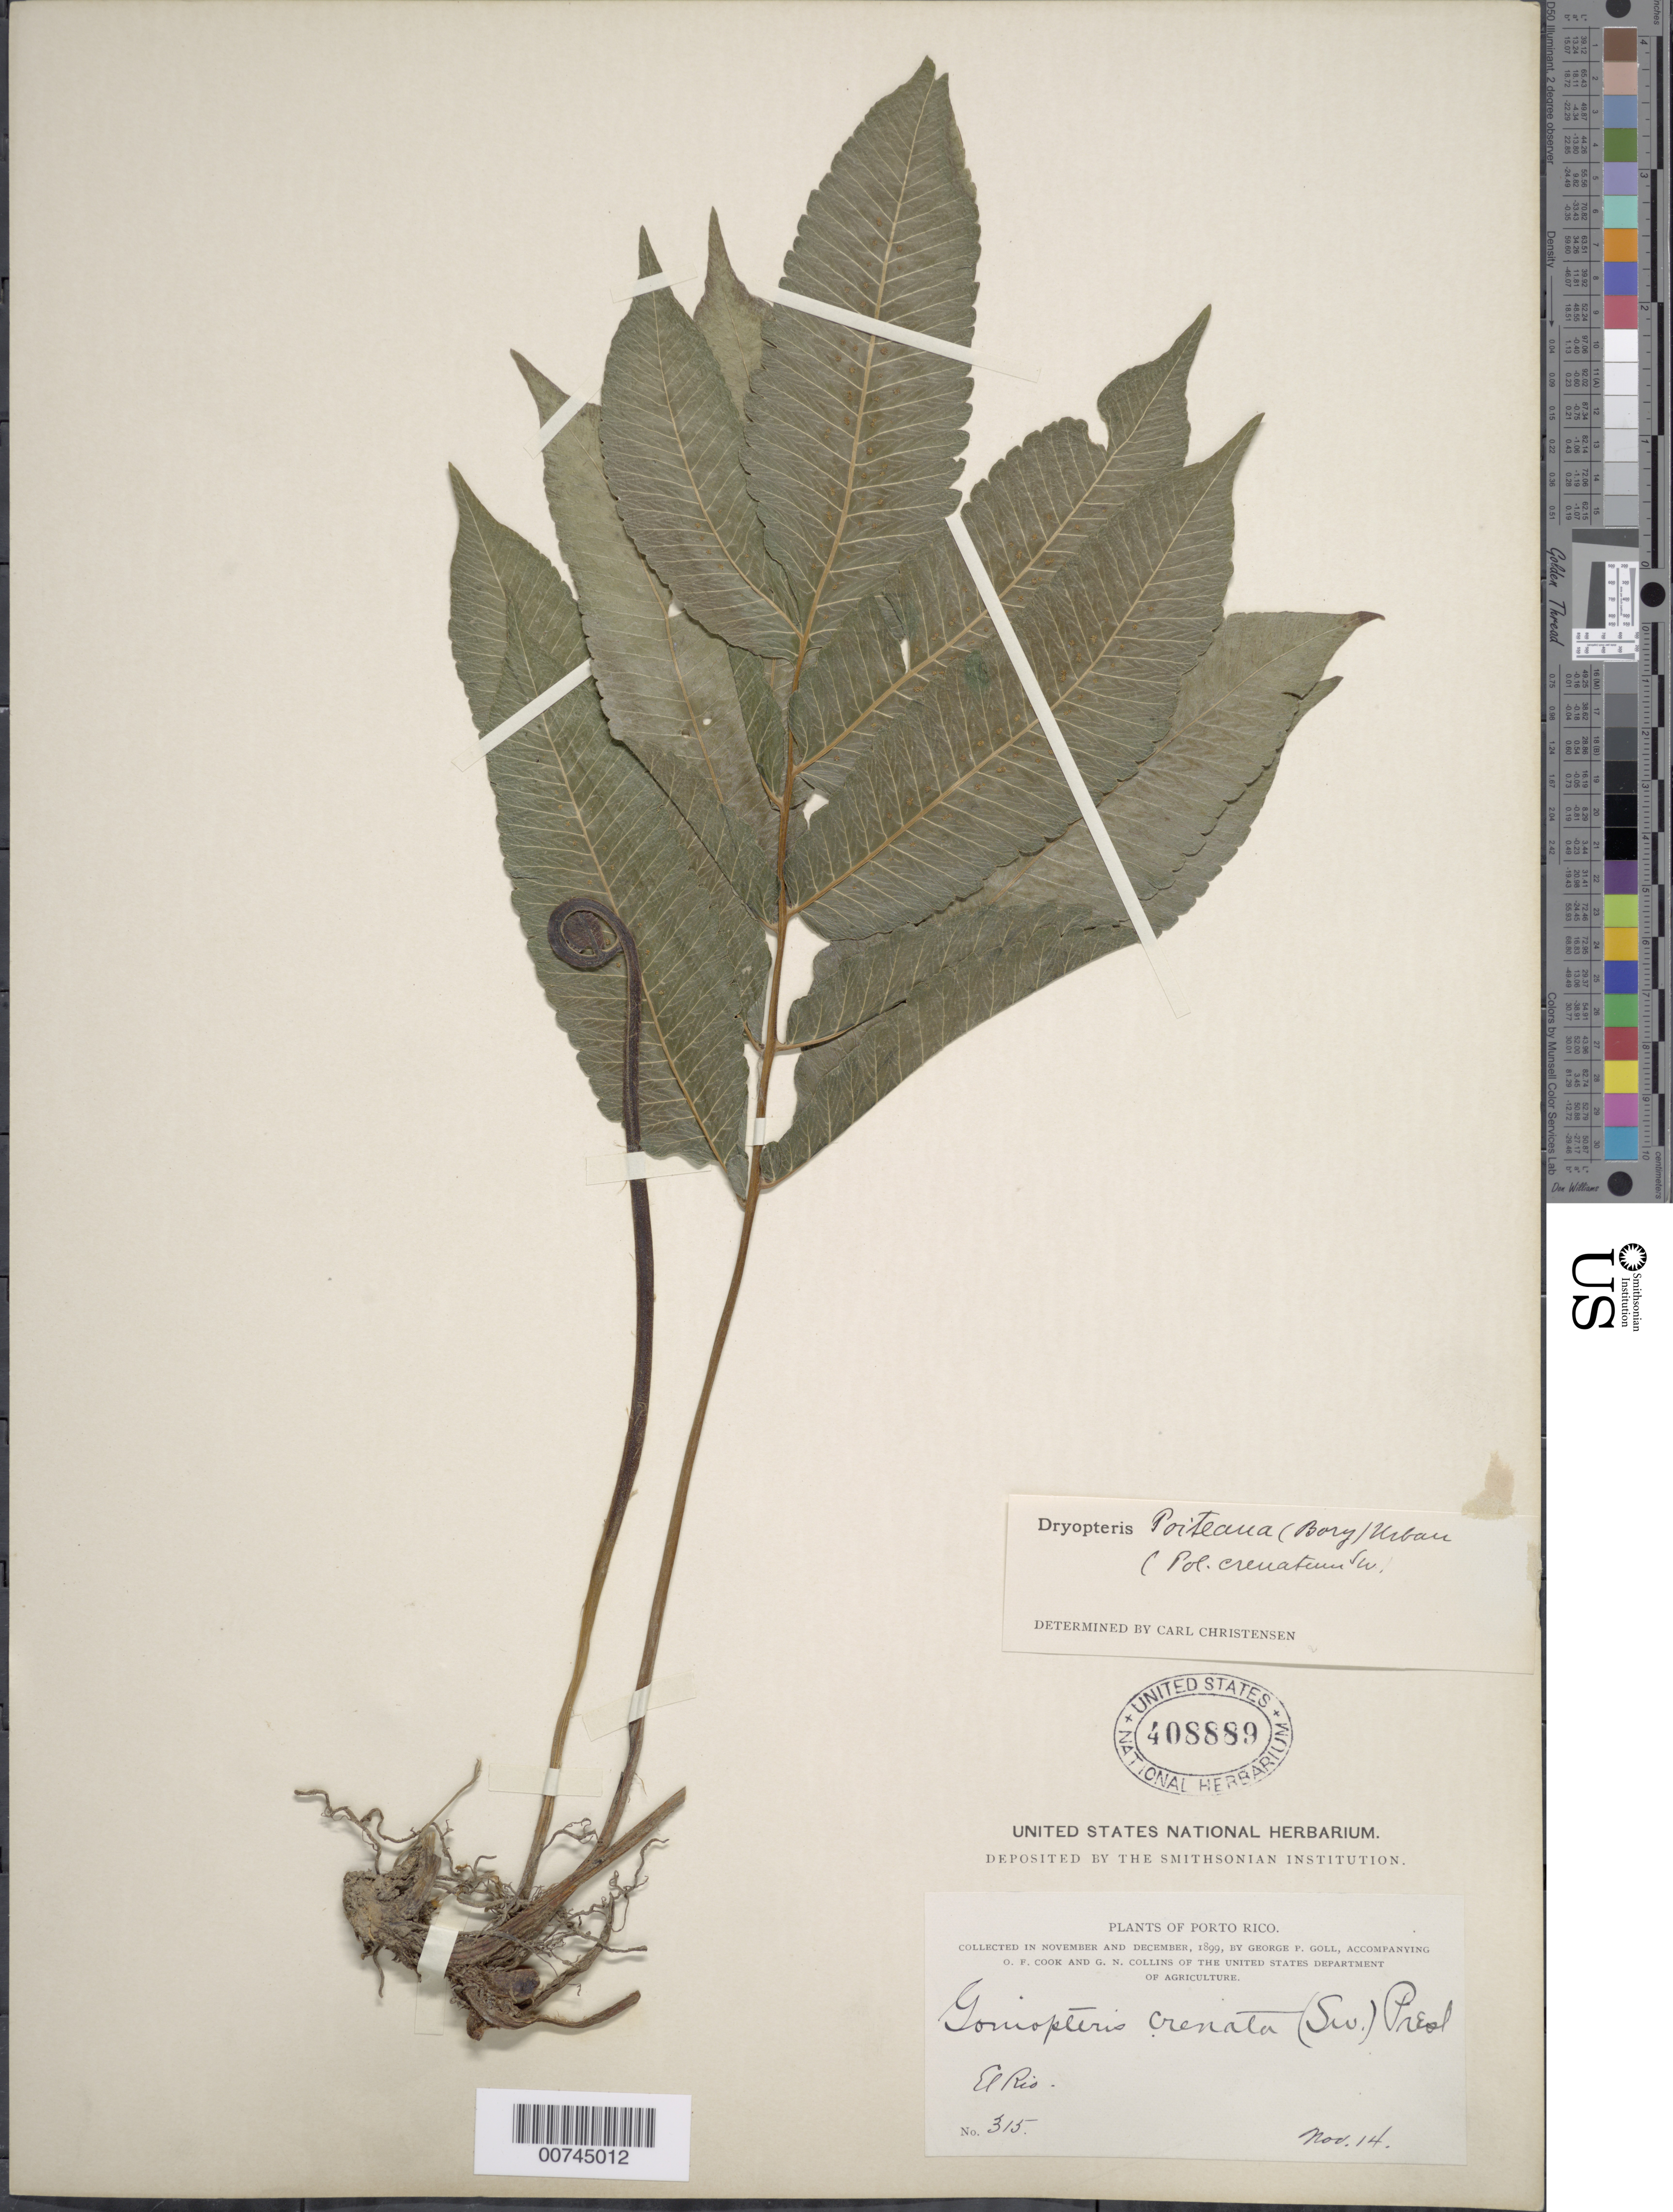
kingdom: Plantae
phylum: Tracheophyta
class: Polypodiopsida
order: Polypodiales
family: Thelypteridaceae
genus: Goniopteris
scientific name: Goniopteris poiteana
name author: (Bory) Ching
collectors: G. Goll, O. F. Cook & G. N. Collins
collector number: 315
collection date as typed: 14 Nov 1899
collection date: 1899-11-14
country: Puerto Rico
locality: El Río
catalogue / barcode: US 408889